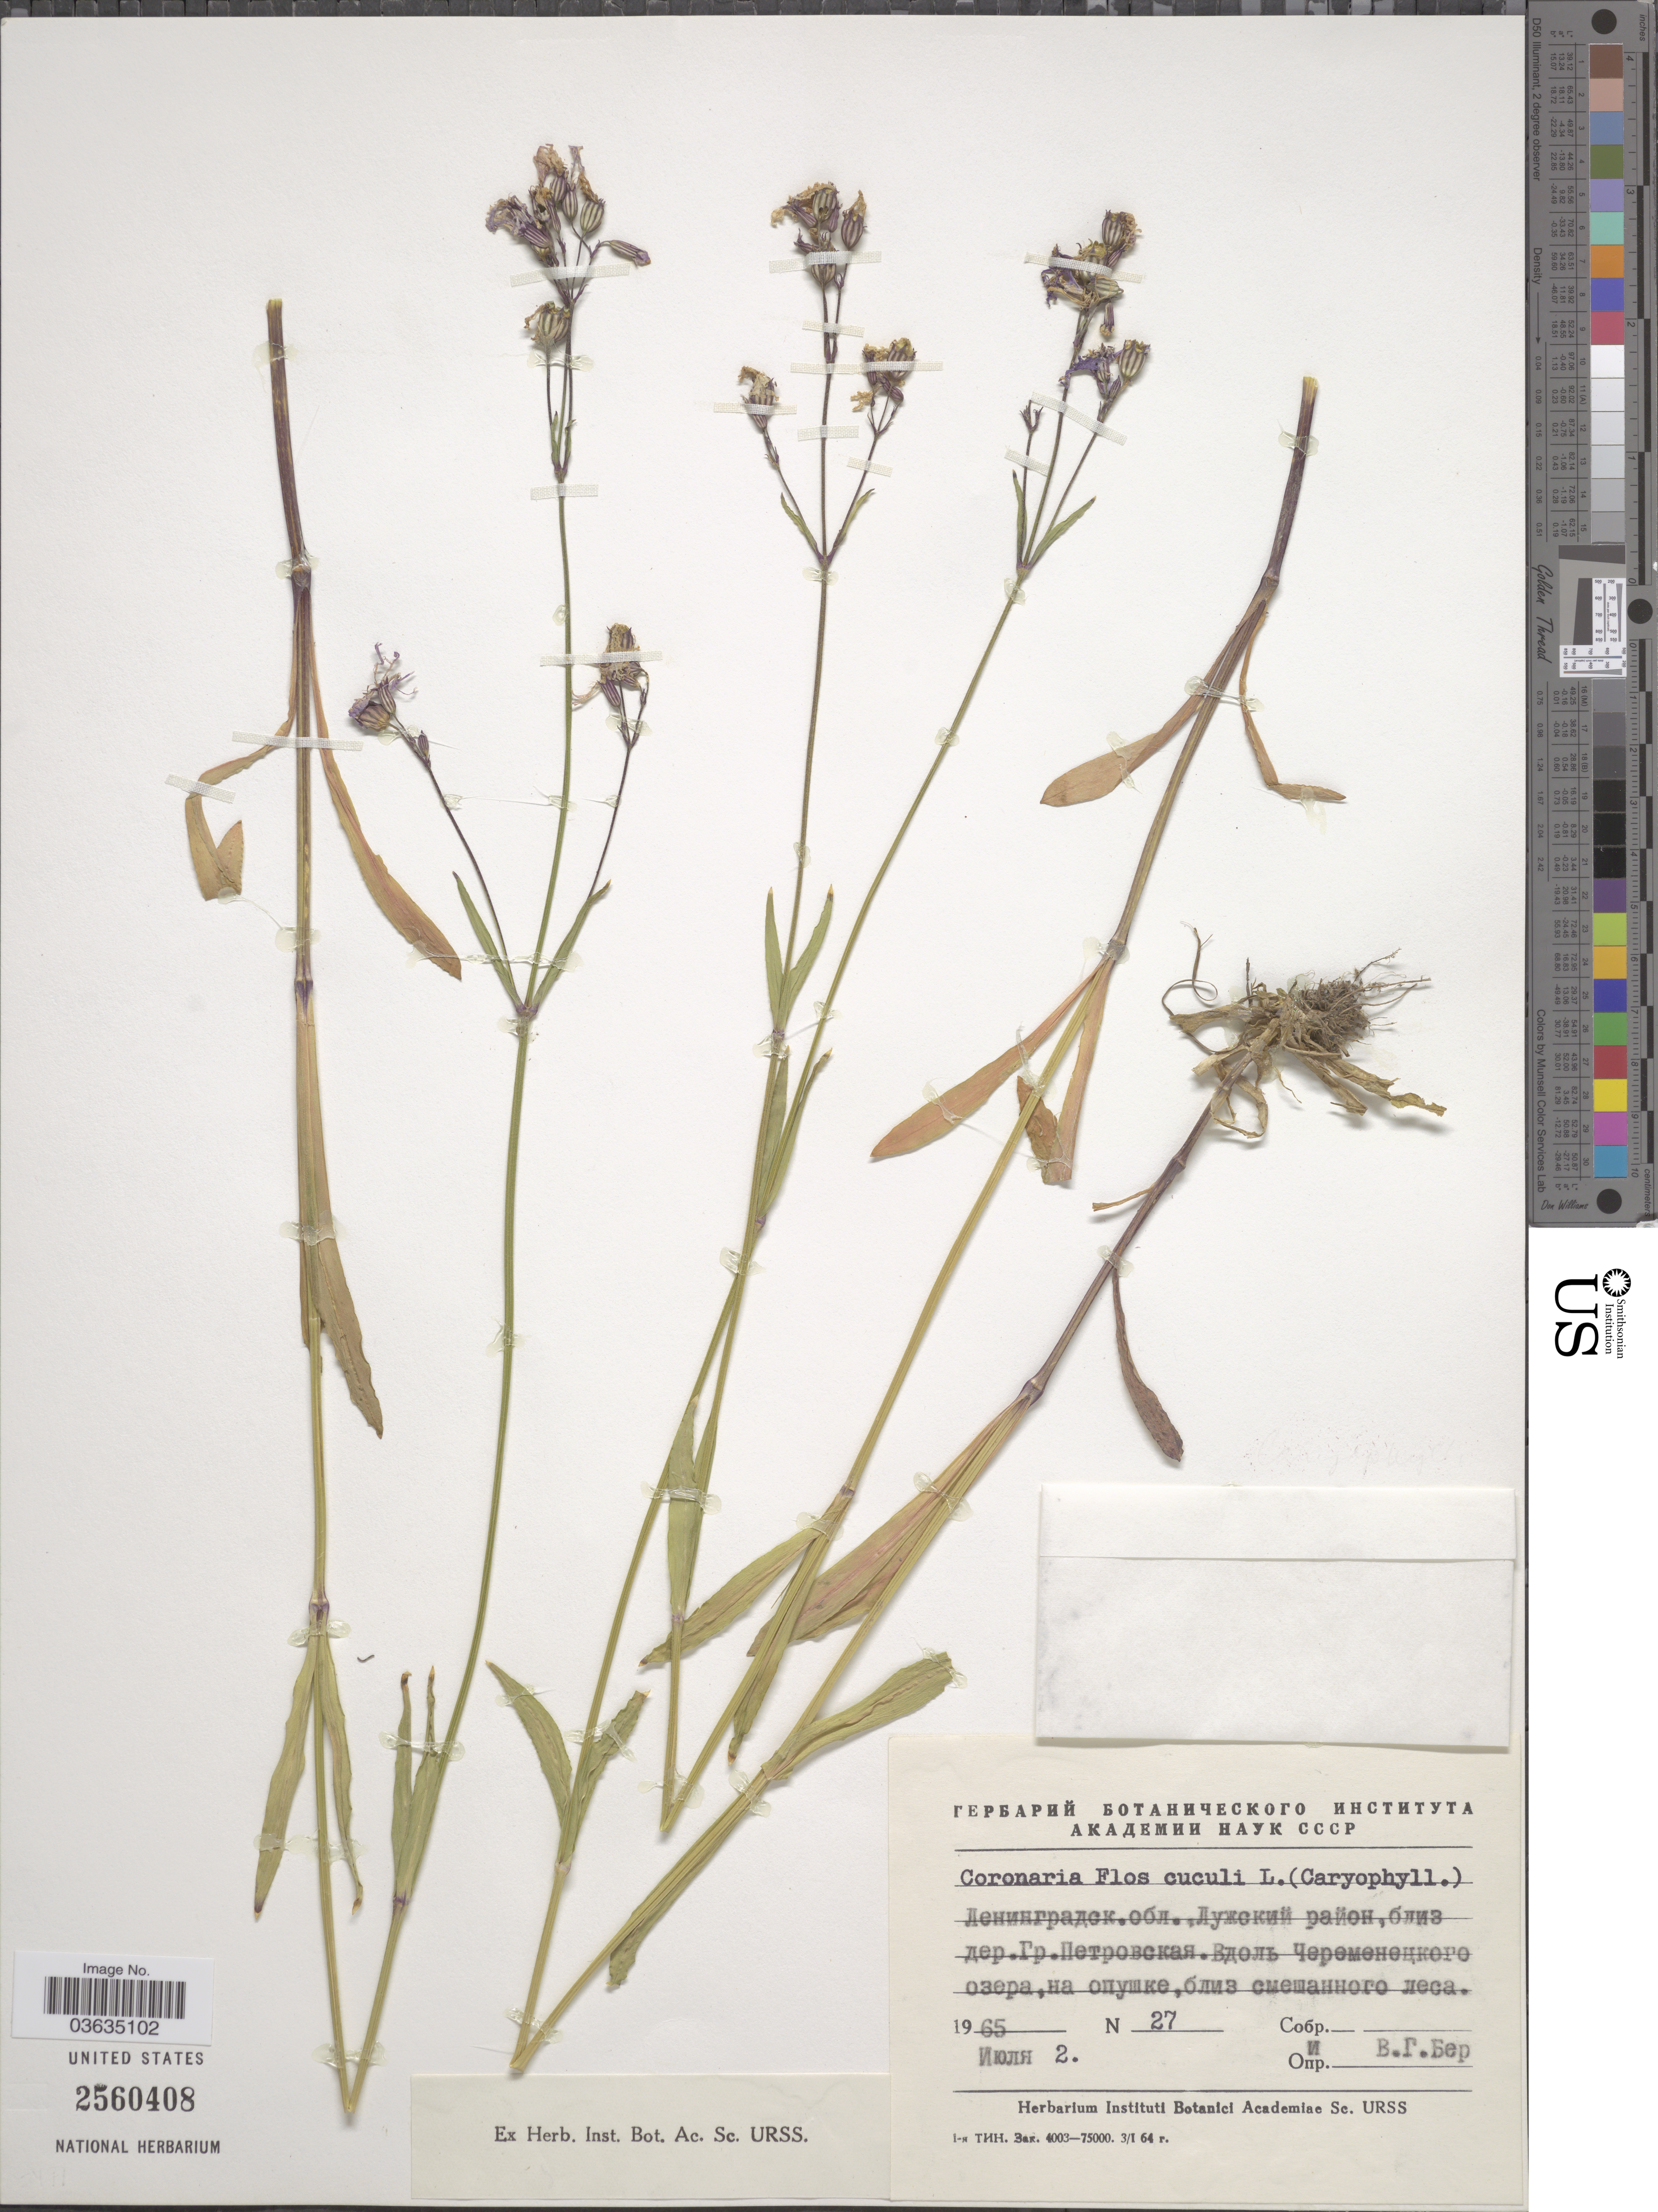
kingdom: Plantae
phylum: Tracheophyta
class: Magnoliopsida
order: Caryophyllales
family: Caryophyllaceae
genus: Silene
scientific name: Silene flos-cuculi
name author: (L.) Greuter & Burdet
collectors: V. Ber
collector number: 27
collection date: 1965-07-02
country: Russian Federation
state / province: Leningrad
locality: Petrovskaya village, along Lake Cheremenetskoe.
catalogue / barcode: US 2560408